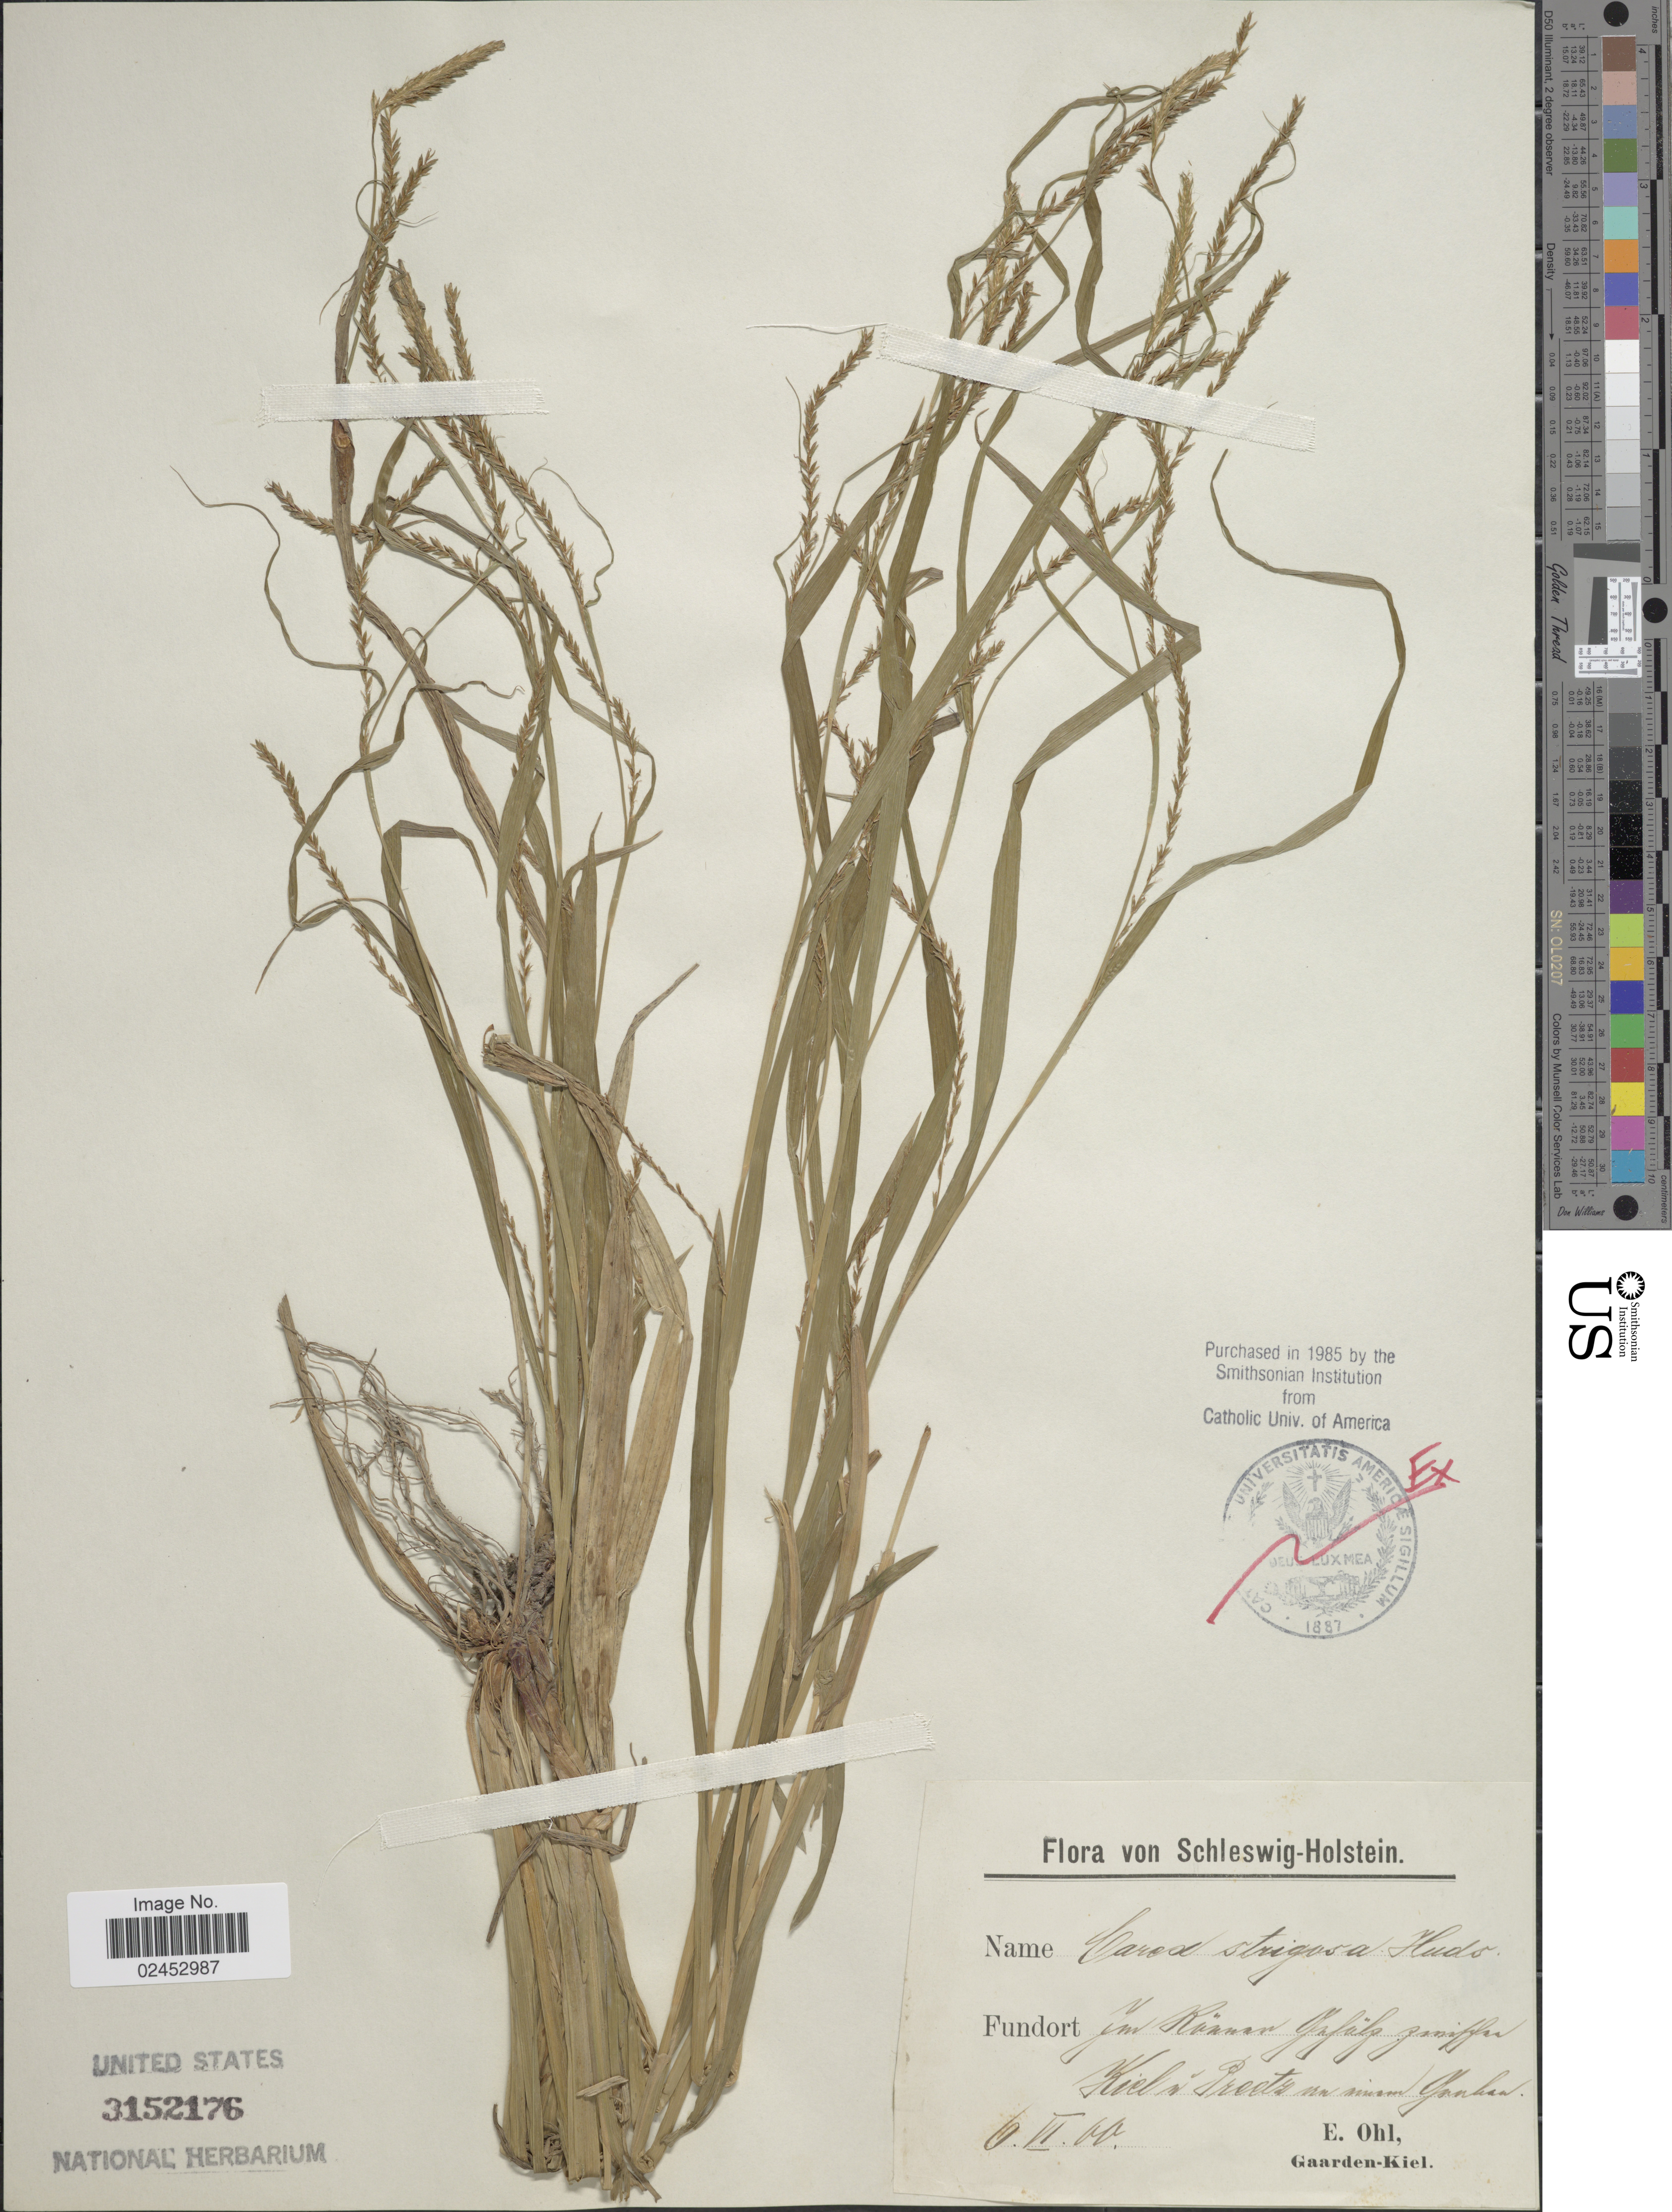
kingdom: Plantae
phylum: Tracheophyta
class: Liliopsida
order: Poales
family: Cyperaceae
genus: Carex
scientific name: Carex strigosa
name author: Huds.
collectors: E. Ohl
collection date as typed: Transcribed d/m/y: 6/6/60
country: Germany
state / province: Schleswig-Holstein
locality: Fundort Im Runen Gafafs zmitfen Kielz i Prectz na mism Gauhan/ [interpreted]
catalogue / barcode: US 3152176